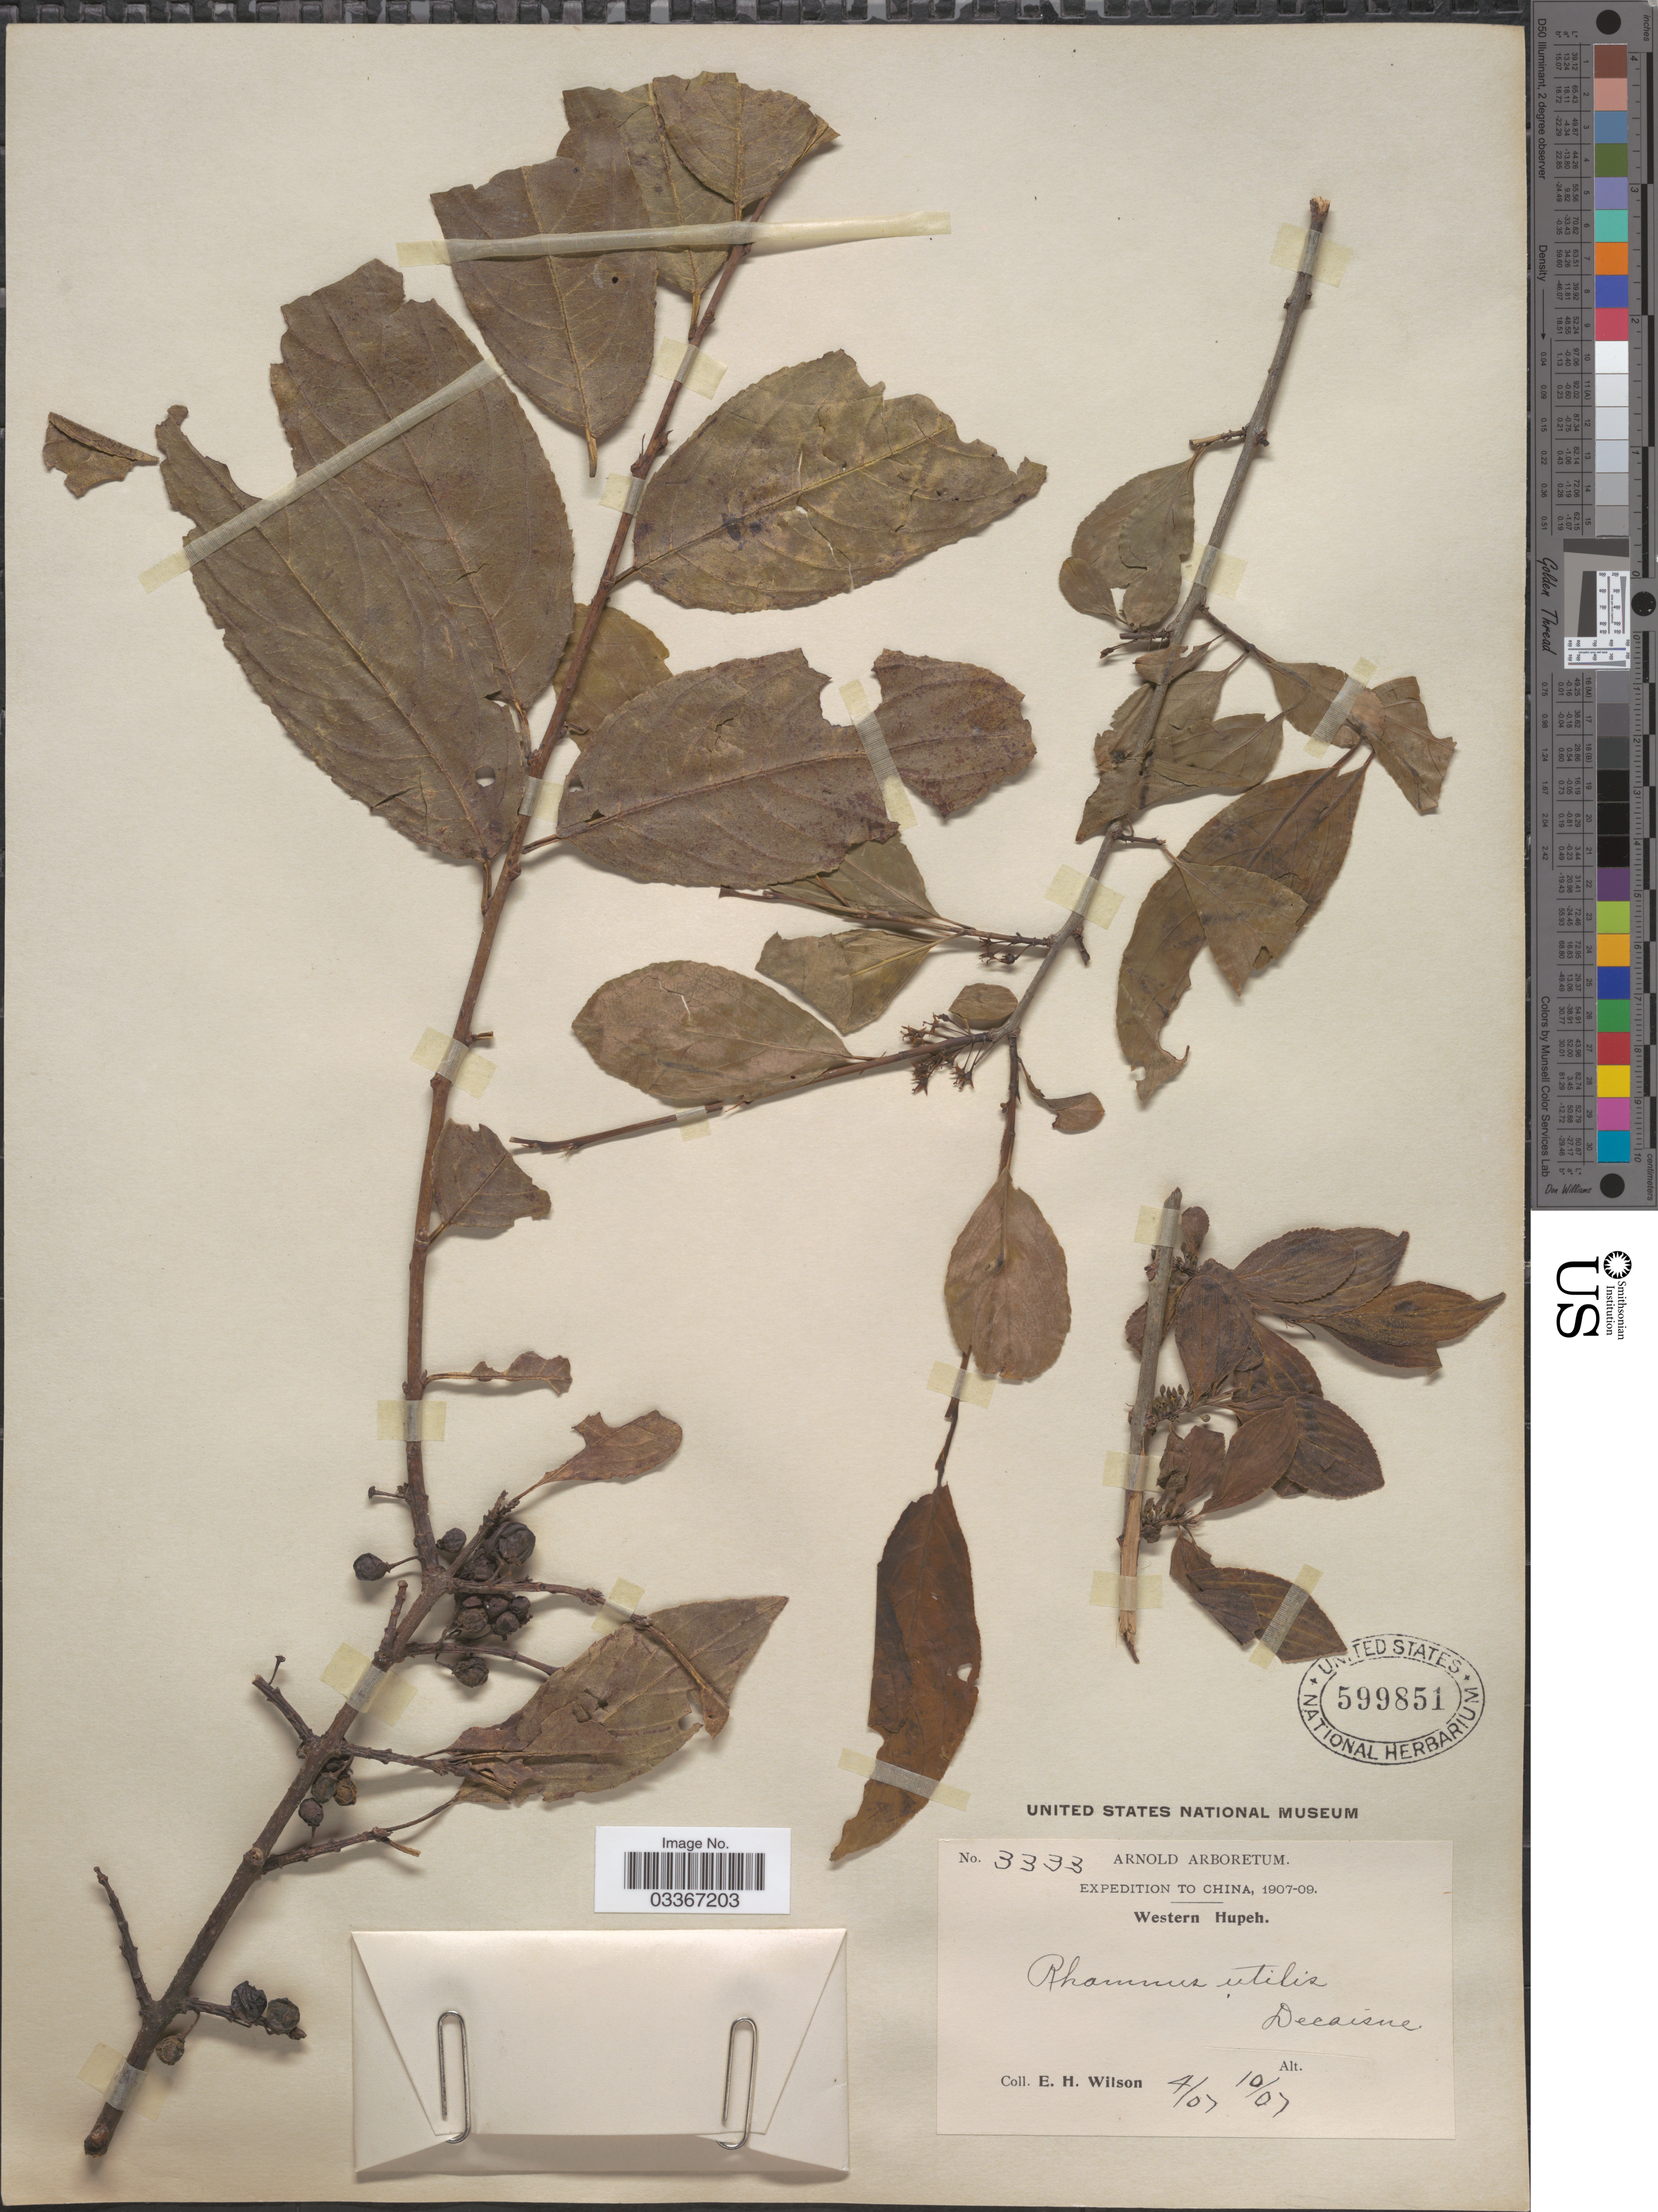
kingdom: Plantae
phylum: Tracheophyta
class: Magnoliopsida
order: Rosales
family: Rhamnaceae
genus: Rhamnus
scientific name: Rhamnus utilis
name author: Decne.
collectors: E. Wilson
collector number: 3333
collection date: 1907-04/1907-10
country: China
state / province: Hubei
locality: Western Hupeh.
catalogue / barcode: US 599851